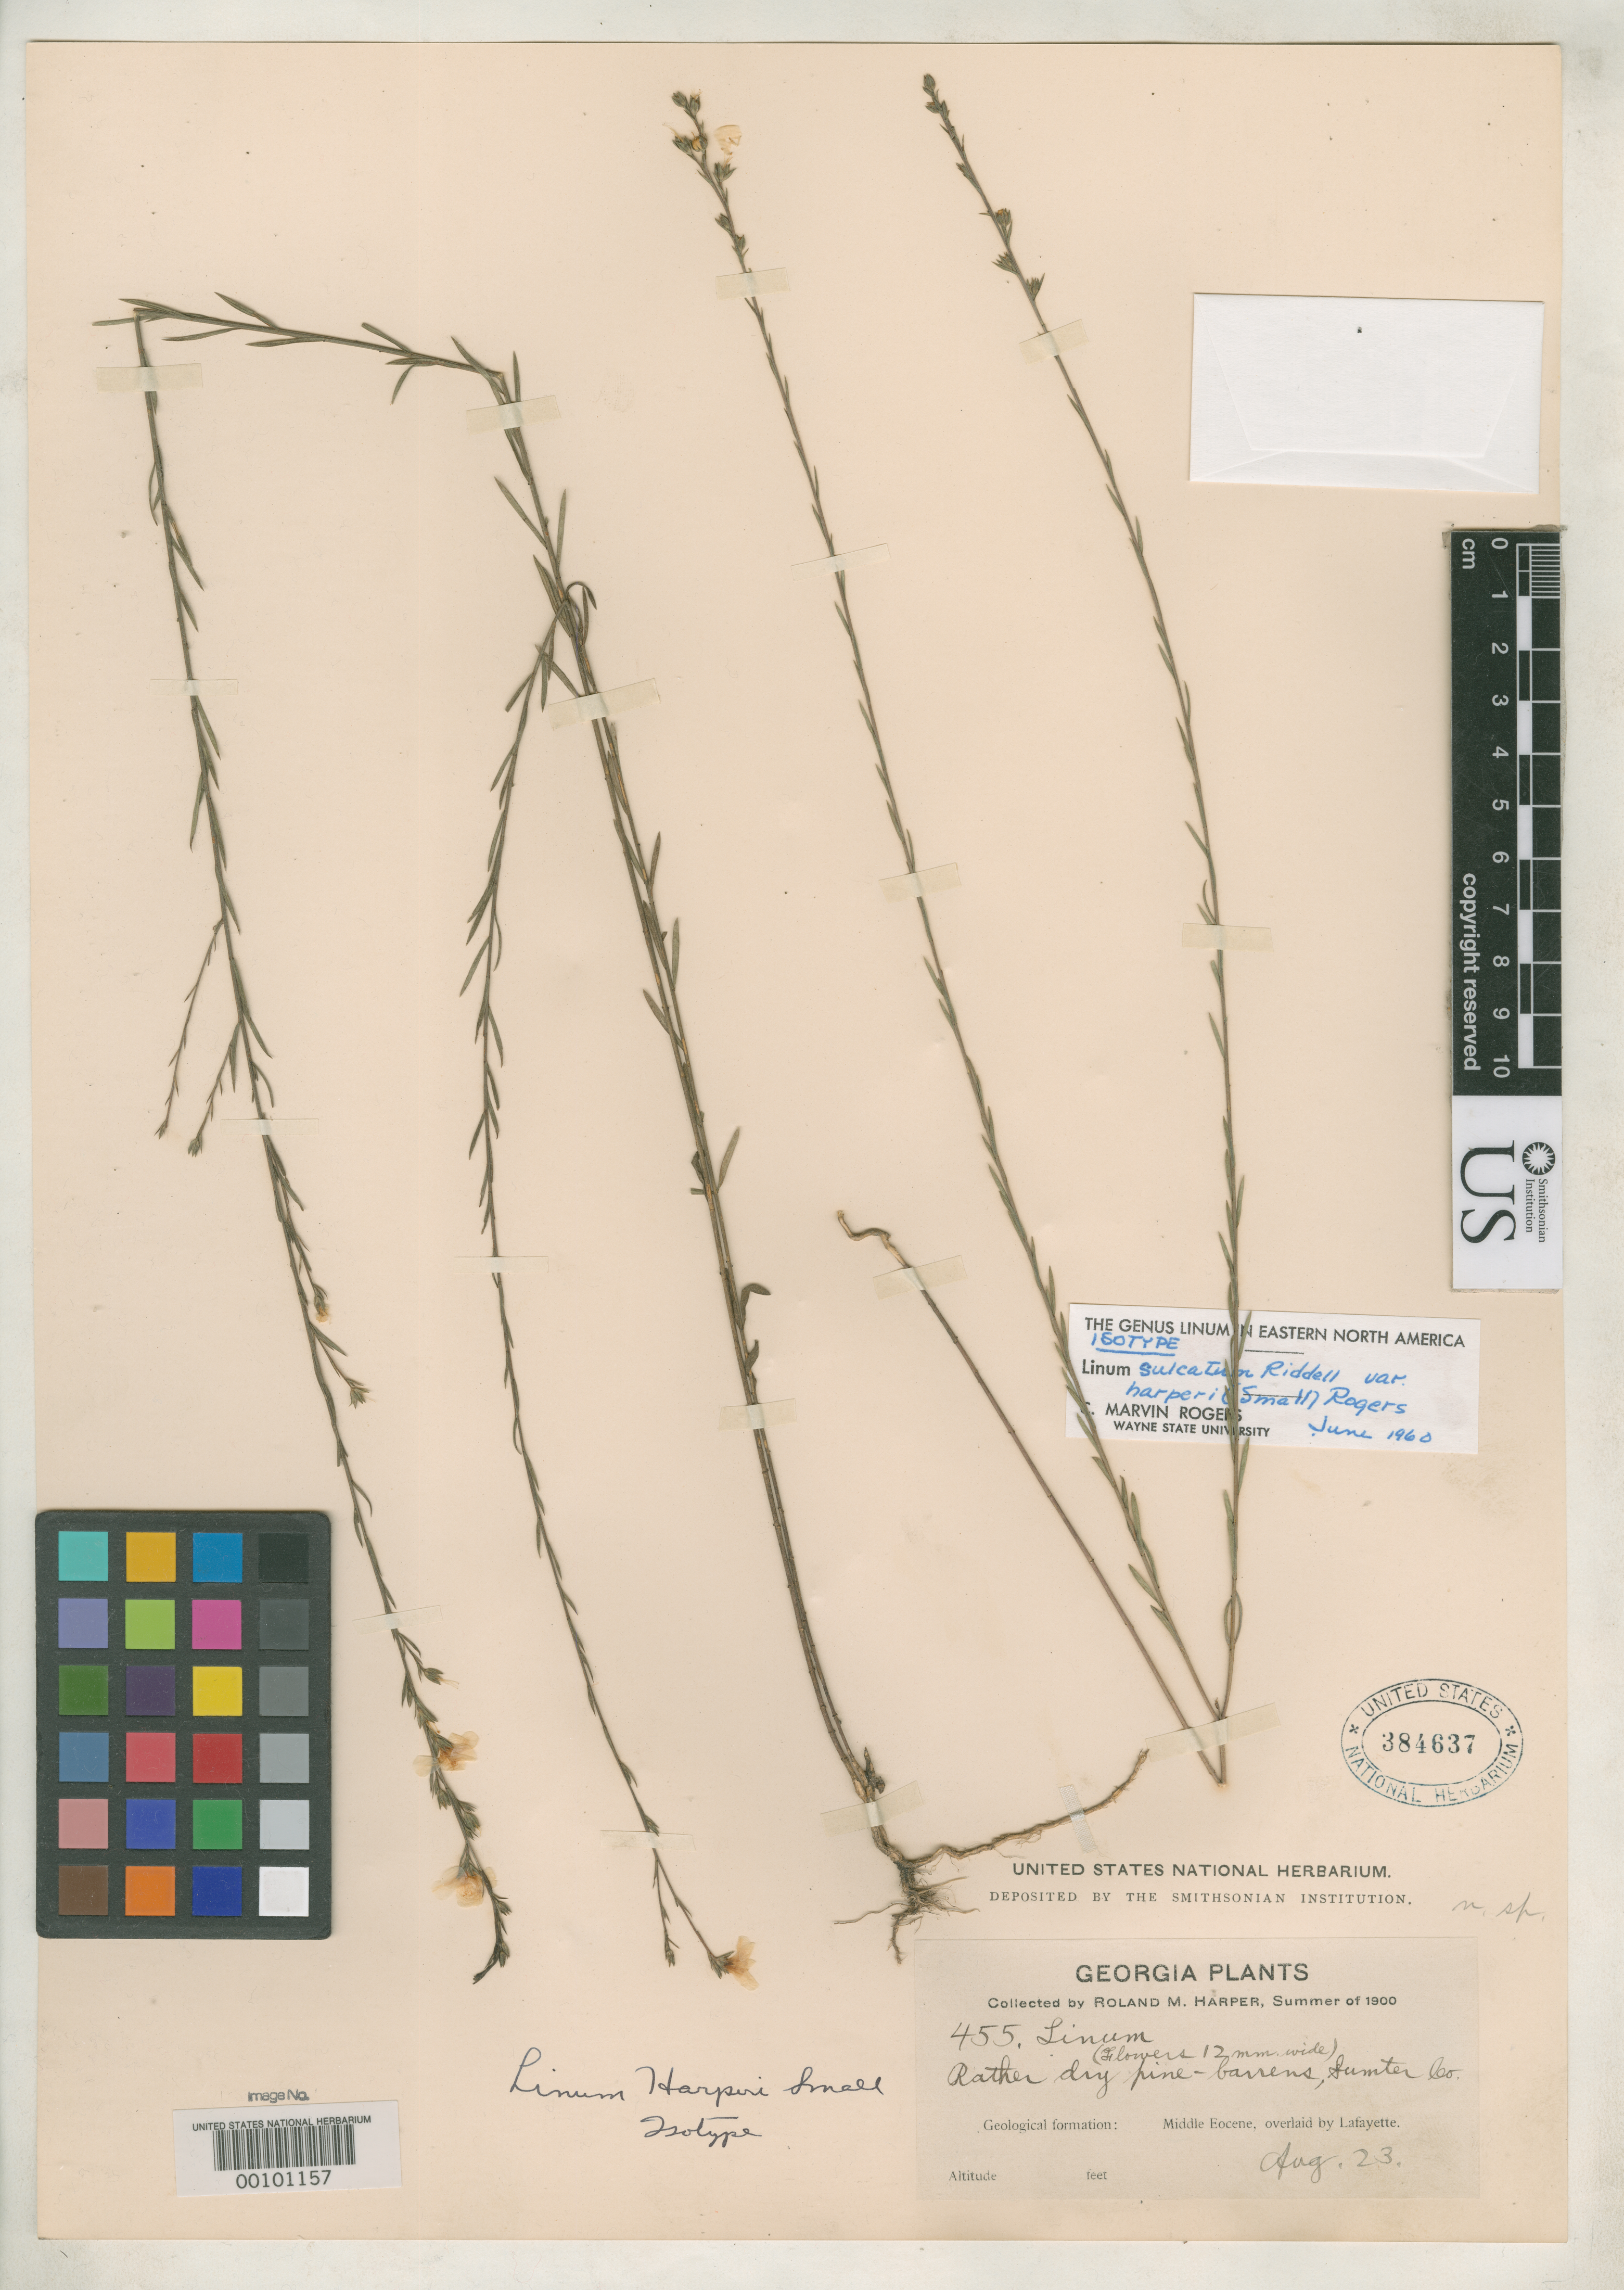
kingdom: Plantae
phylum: Tracheophyta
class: Magnoliopsida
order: Malpighiales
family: Linaceae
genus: Linum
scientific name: Linum harperi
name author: Small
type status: Isotype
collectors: R. M. Harper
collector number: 455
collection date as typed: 23 Aug 1900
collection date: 1900-08-23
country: United States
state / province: Georgia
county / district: Sumter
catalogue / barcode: US 384637